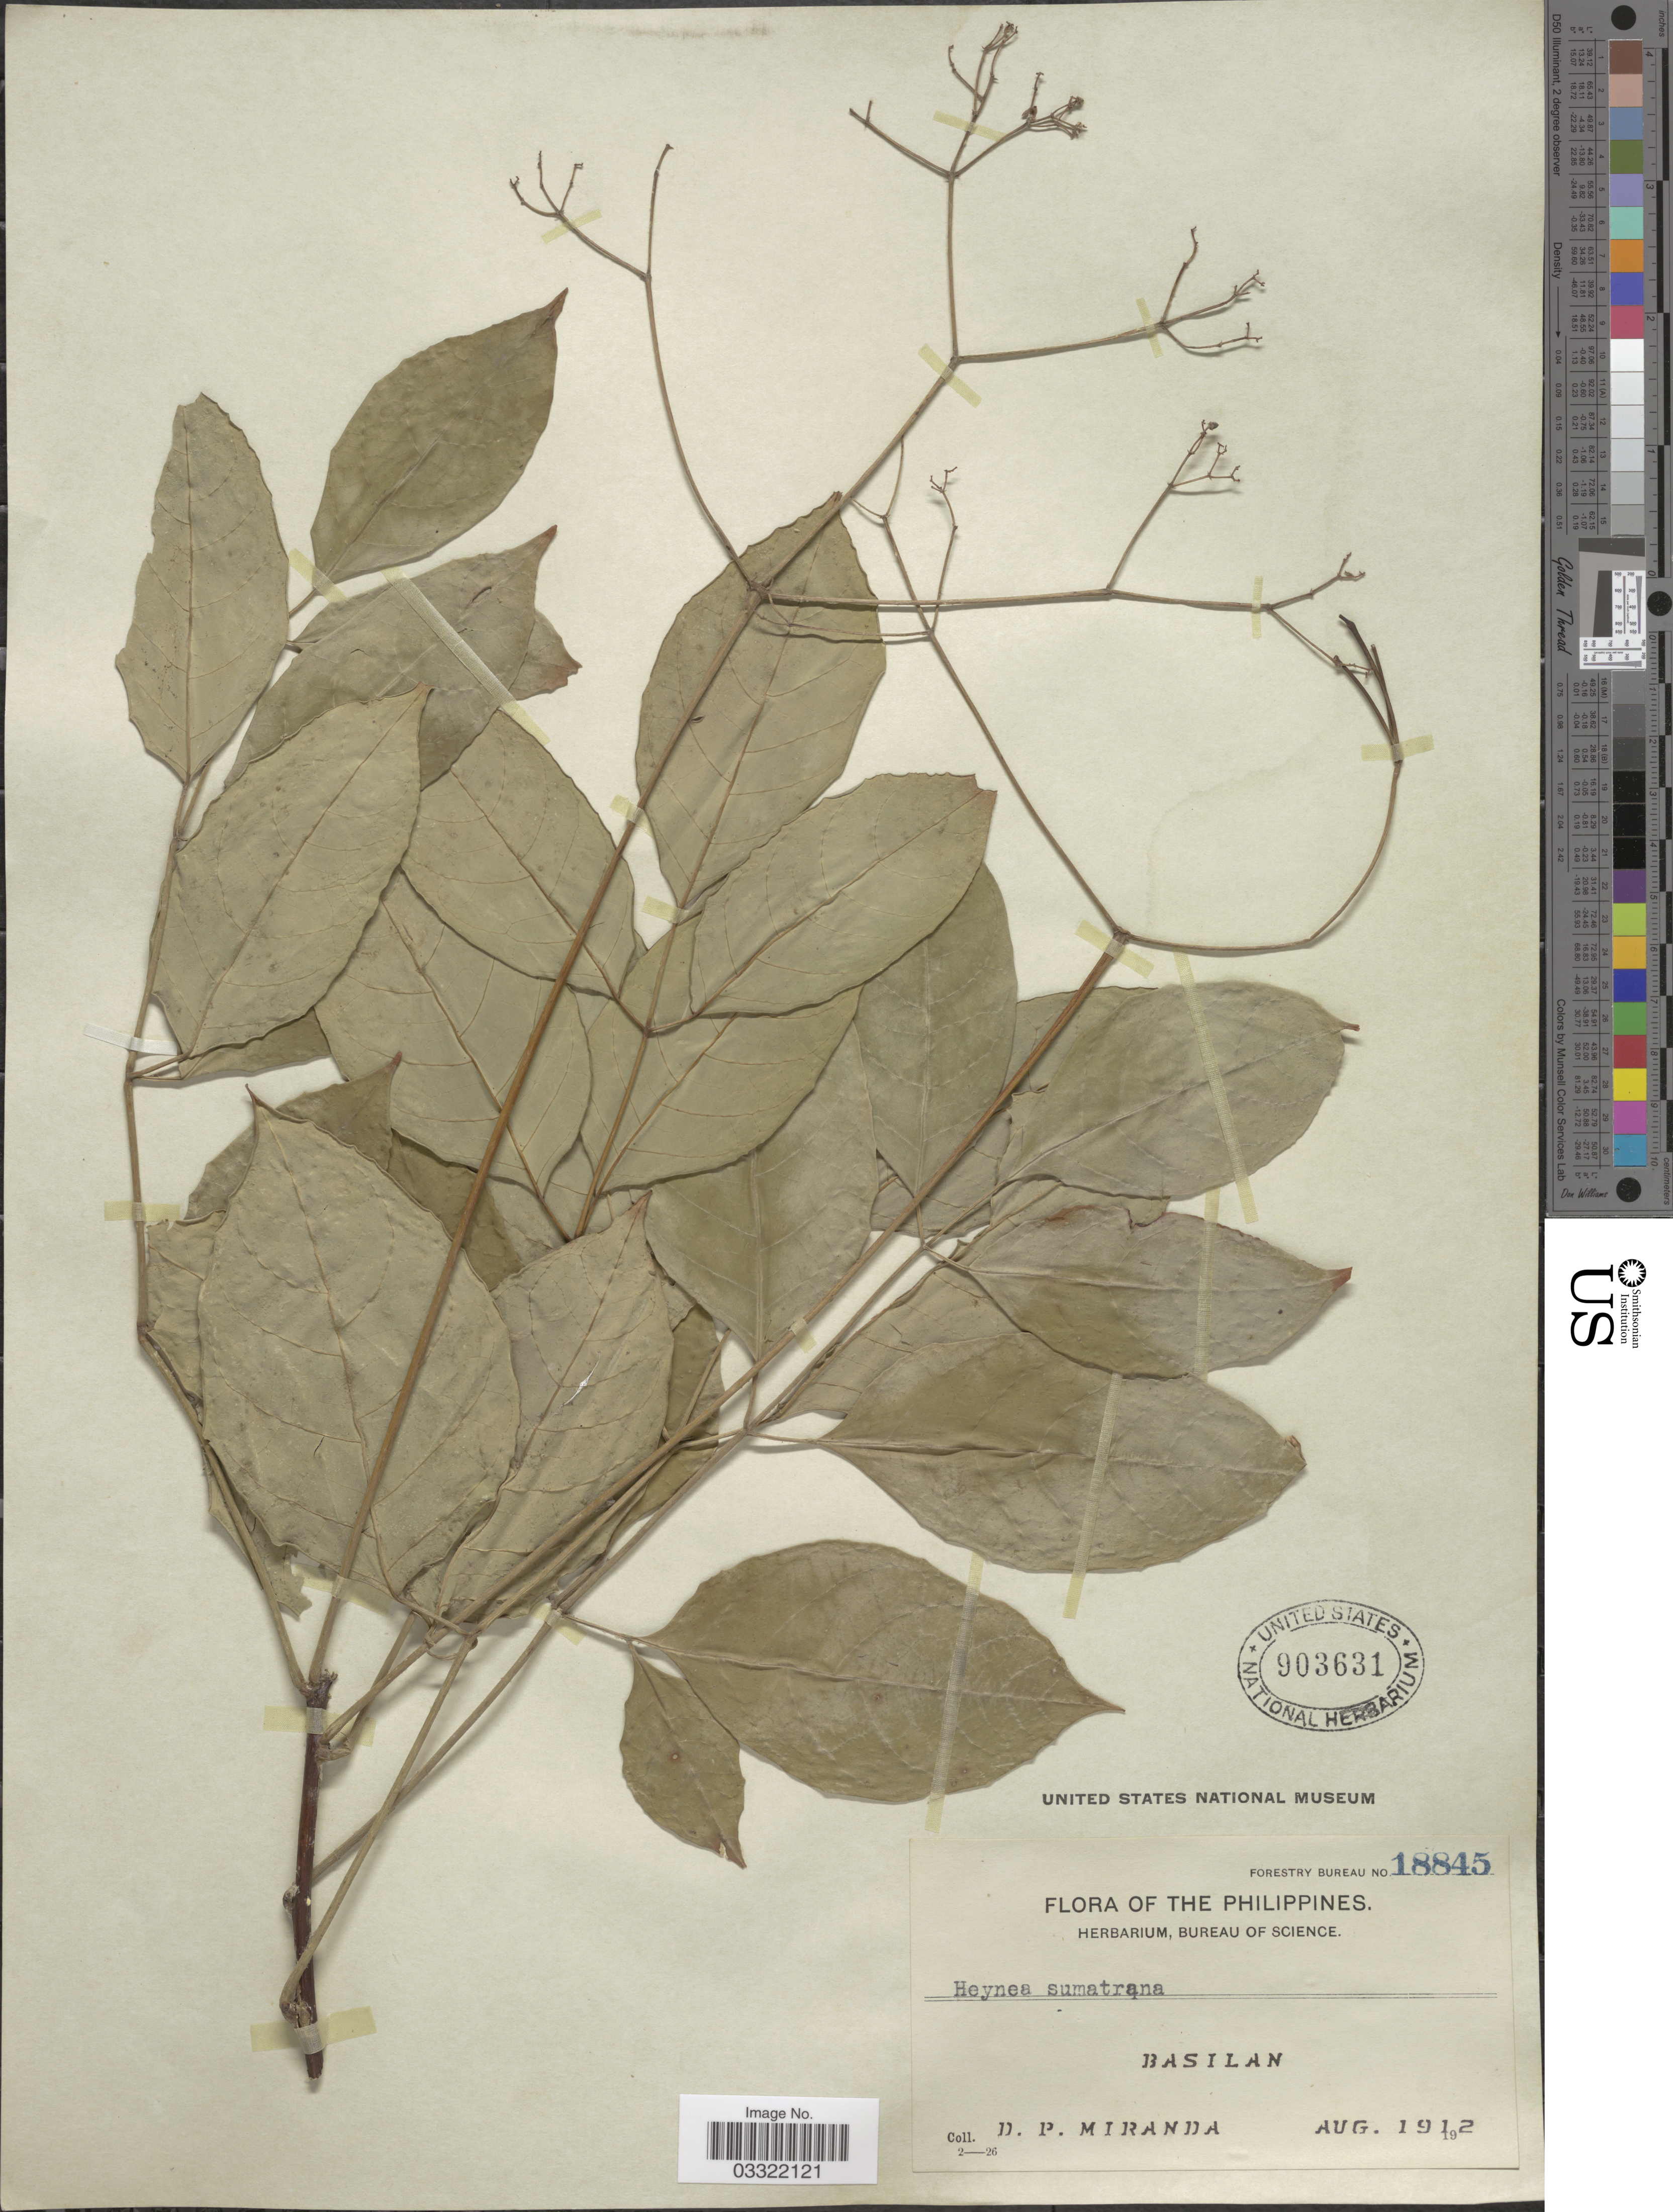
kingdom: Plantae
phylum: Tracheophyta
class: Magnoliopsida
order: Sapindales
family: Meliaceae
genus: Heynea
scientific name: Heynea sumatrana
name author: Mig.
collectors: D. P. Miranda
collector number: Forestry Bureau 18845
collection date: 1912-08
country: Philippines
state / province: Muslim Mindanao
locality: Basilan.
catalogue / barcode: US 903631